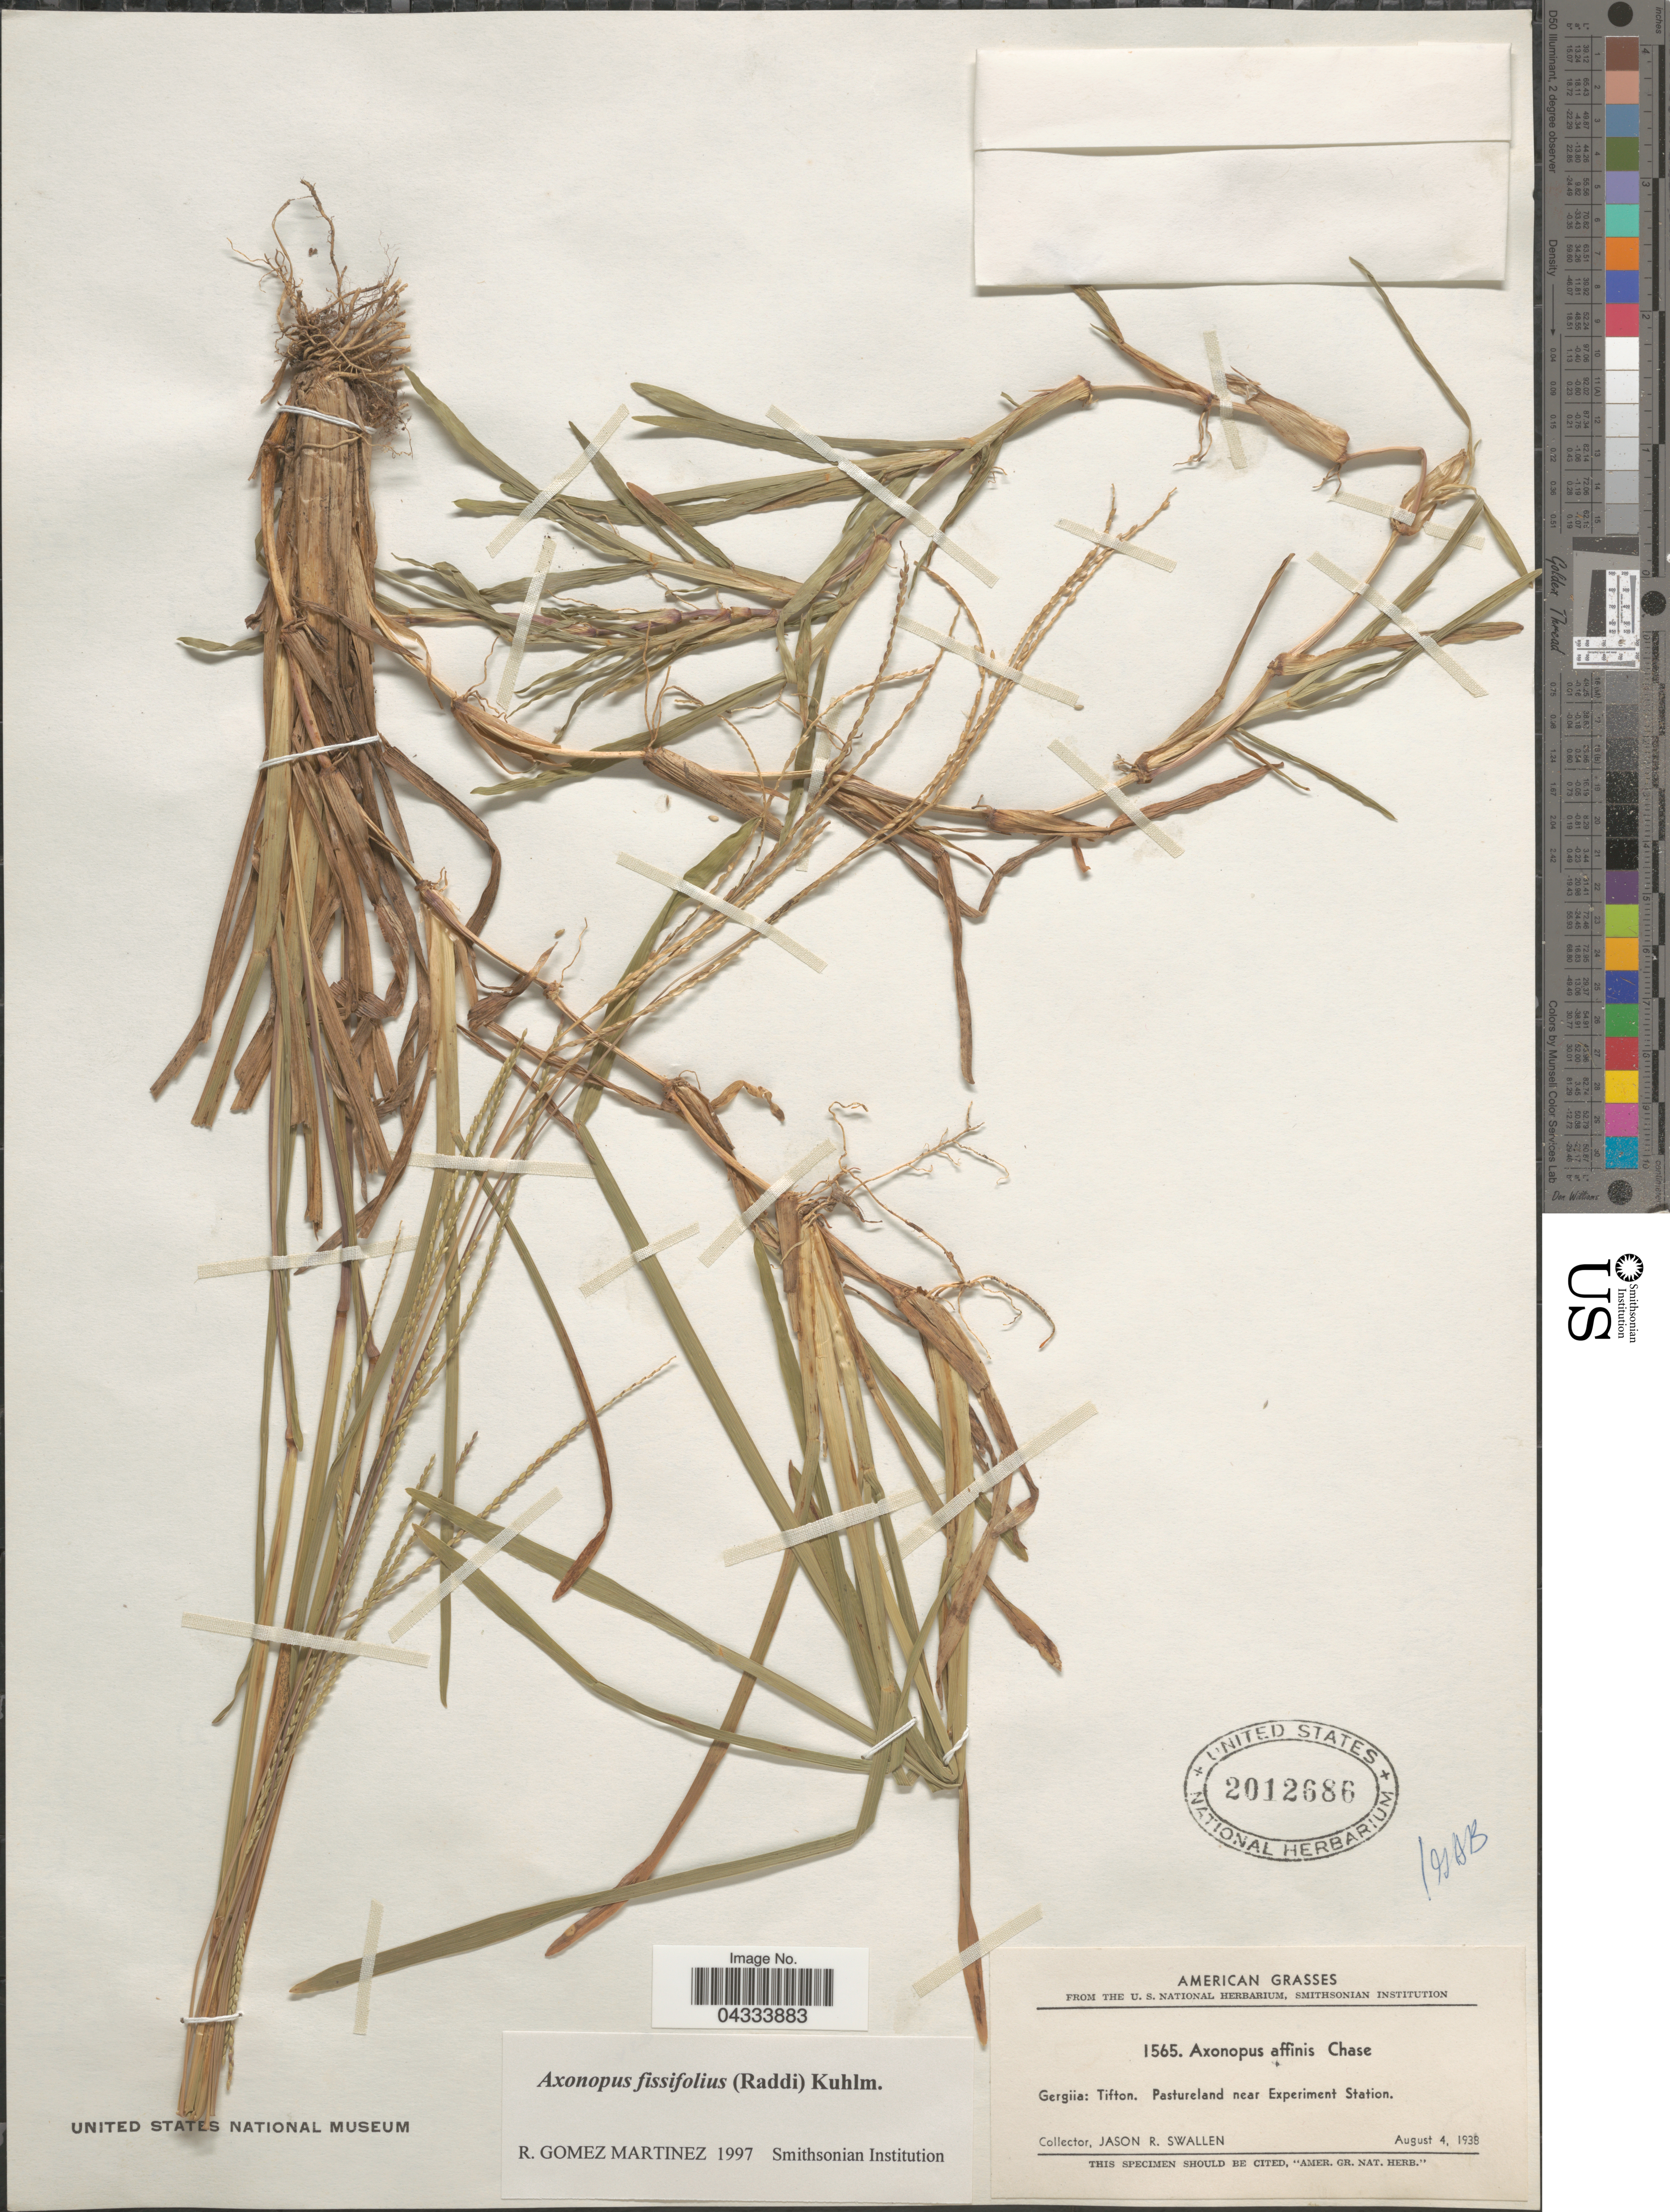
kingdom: Plantae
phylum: Tracheophyta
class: Liliopsida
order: Poales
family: Poaceae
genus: Axonopus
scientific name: Axonopus fissifolius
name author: (Raddi) Kuhlm.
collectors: J. R. Swallen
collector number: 1565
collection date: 1938-08-04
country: United States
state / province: Georgia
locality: Gergiia: Tifton. Pastureland near Experiment Station.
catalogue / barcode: US 2012686